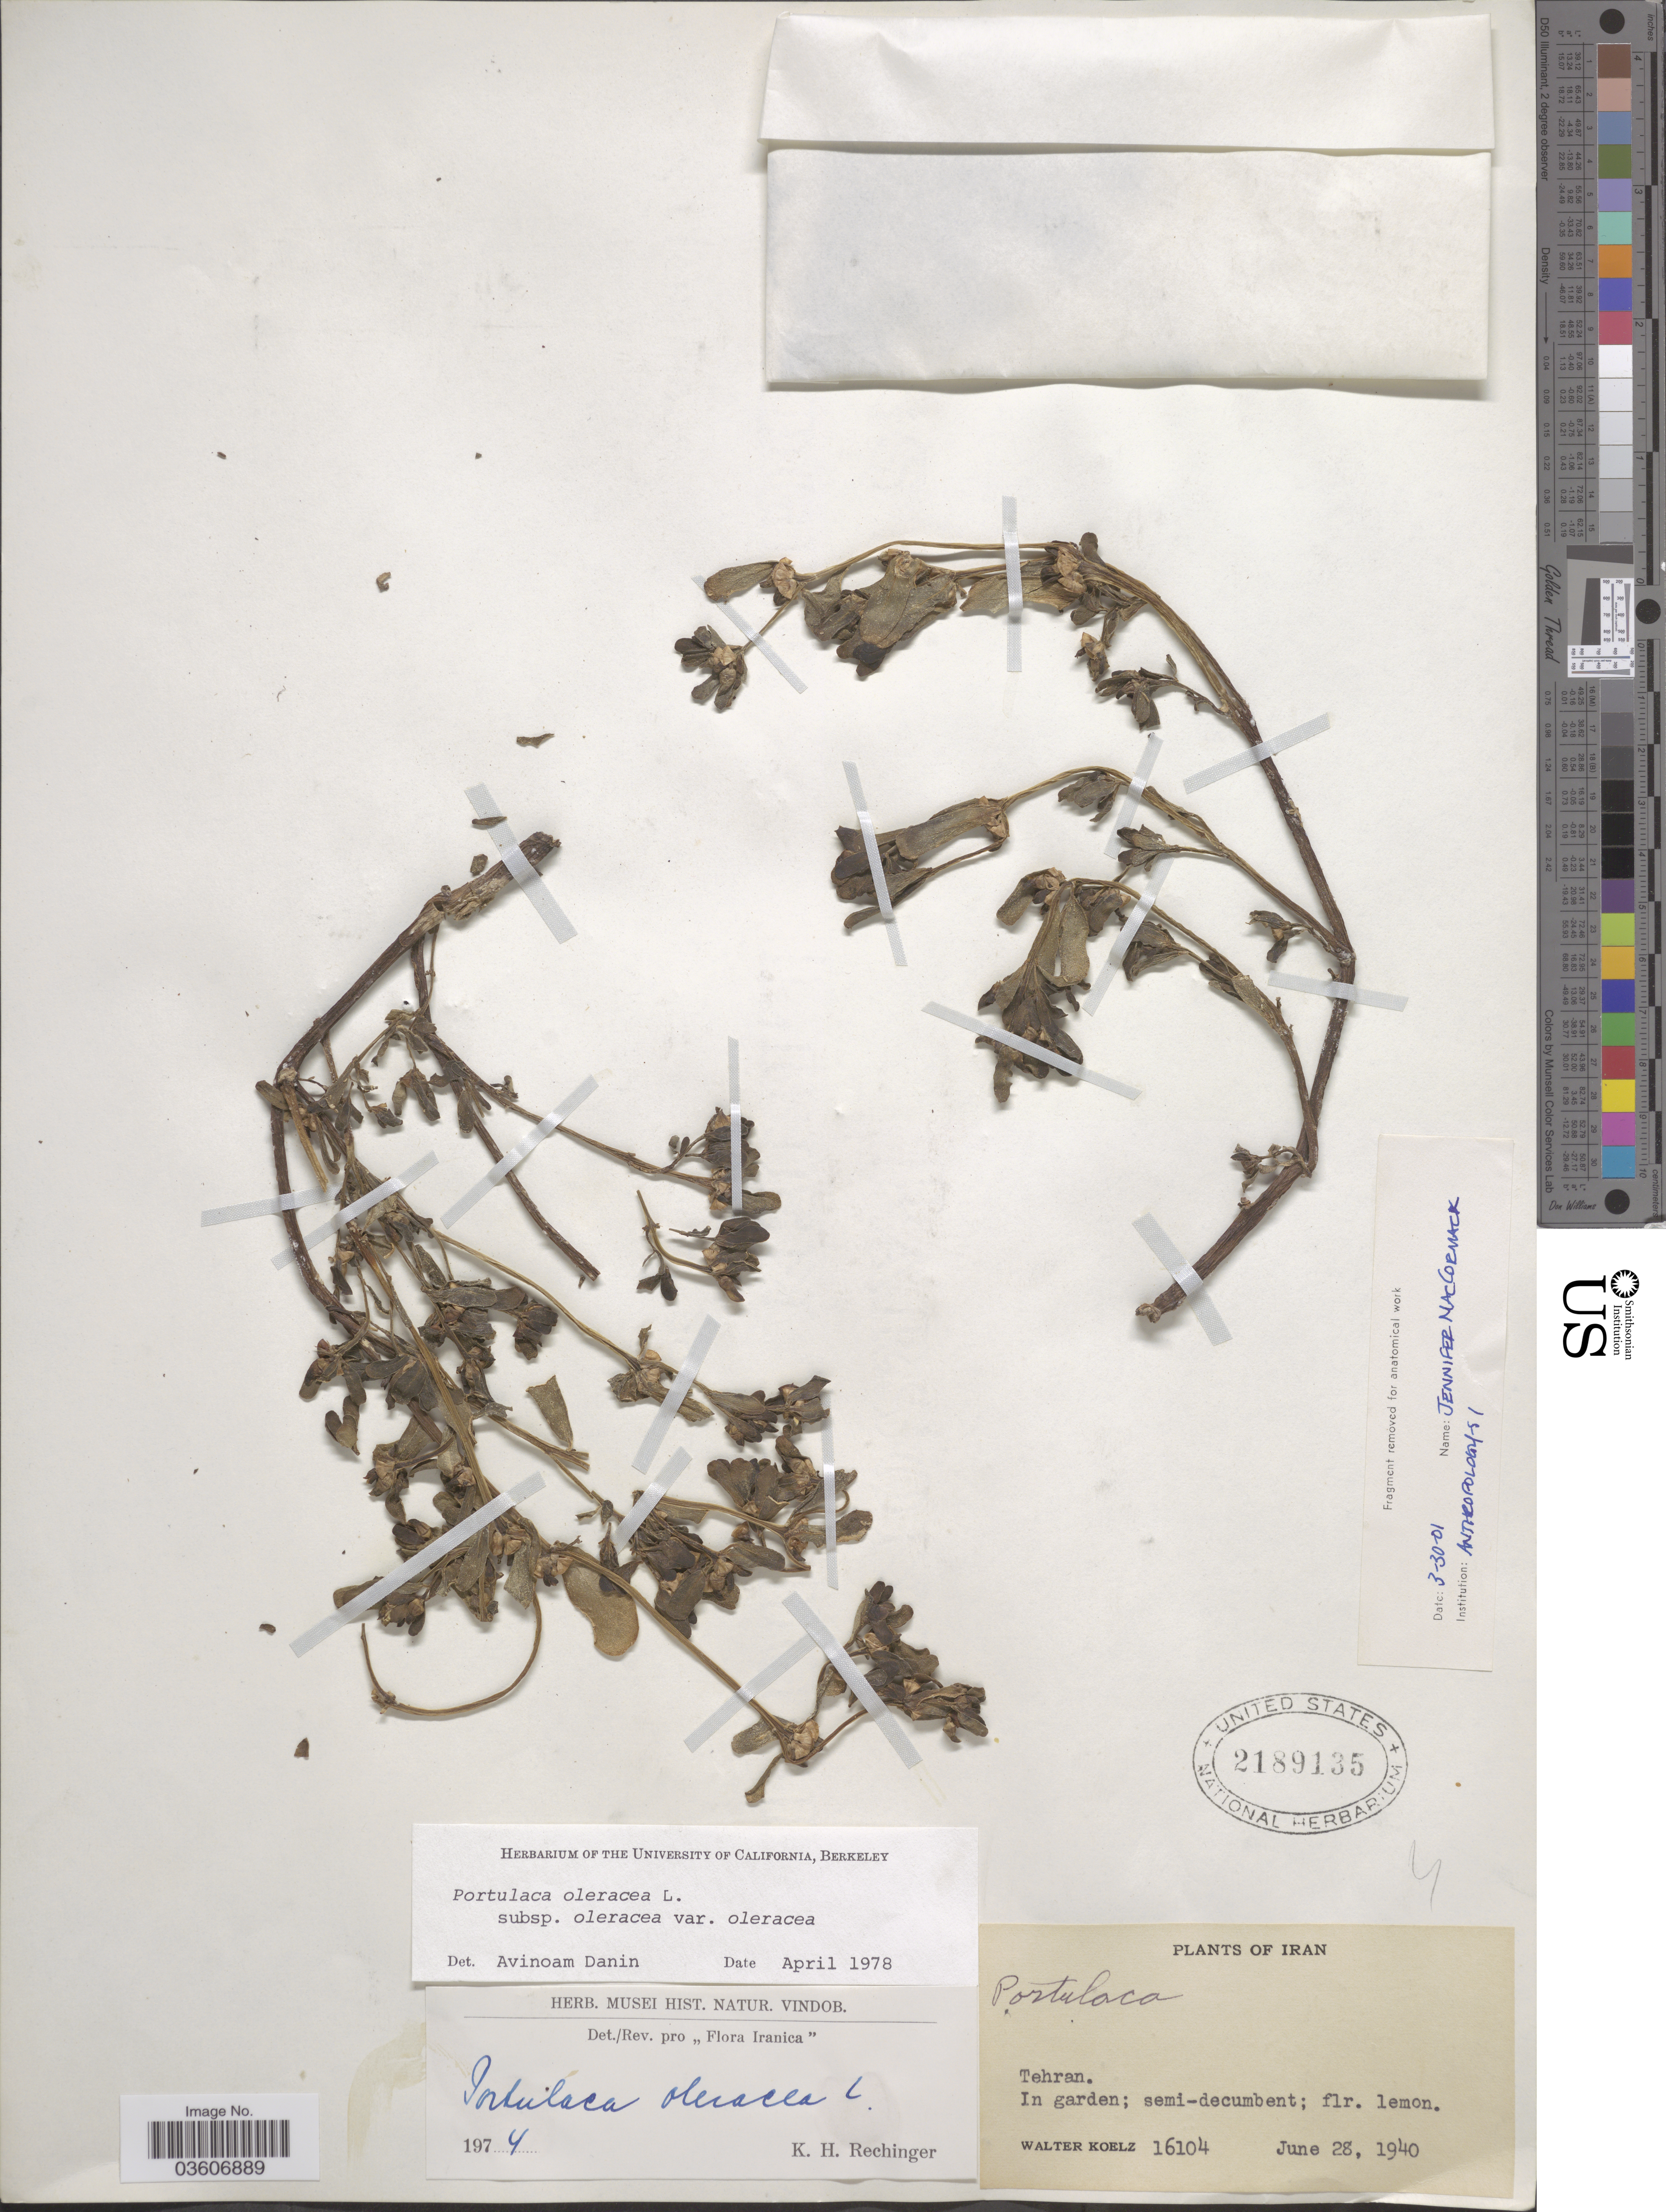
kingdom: Plantae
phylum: Tracheophyta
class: Magnoliopsida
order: Caryophyllales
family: Portulacaceae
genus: Portulaca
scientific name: Portulaca oleracea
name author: L.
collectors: W. N. Koelz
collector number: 16104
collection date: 1940-06-28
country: Iran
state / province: Tehran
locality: In garden.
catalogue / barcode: US 2189135